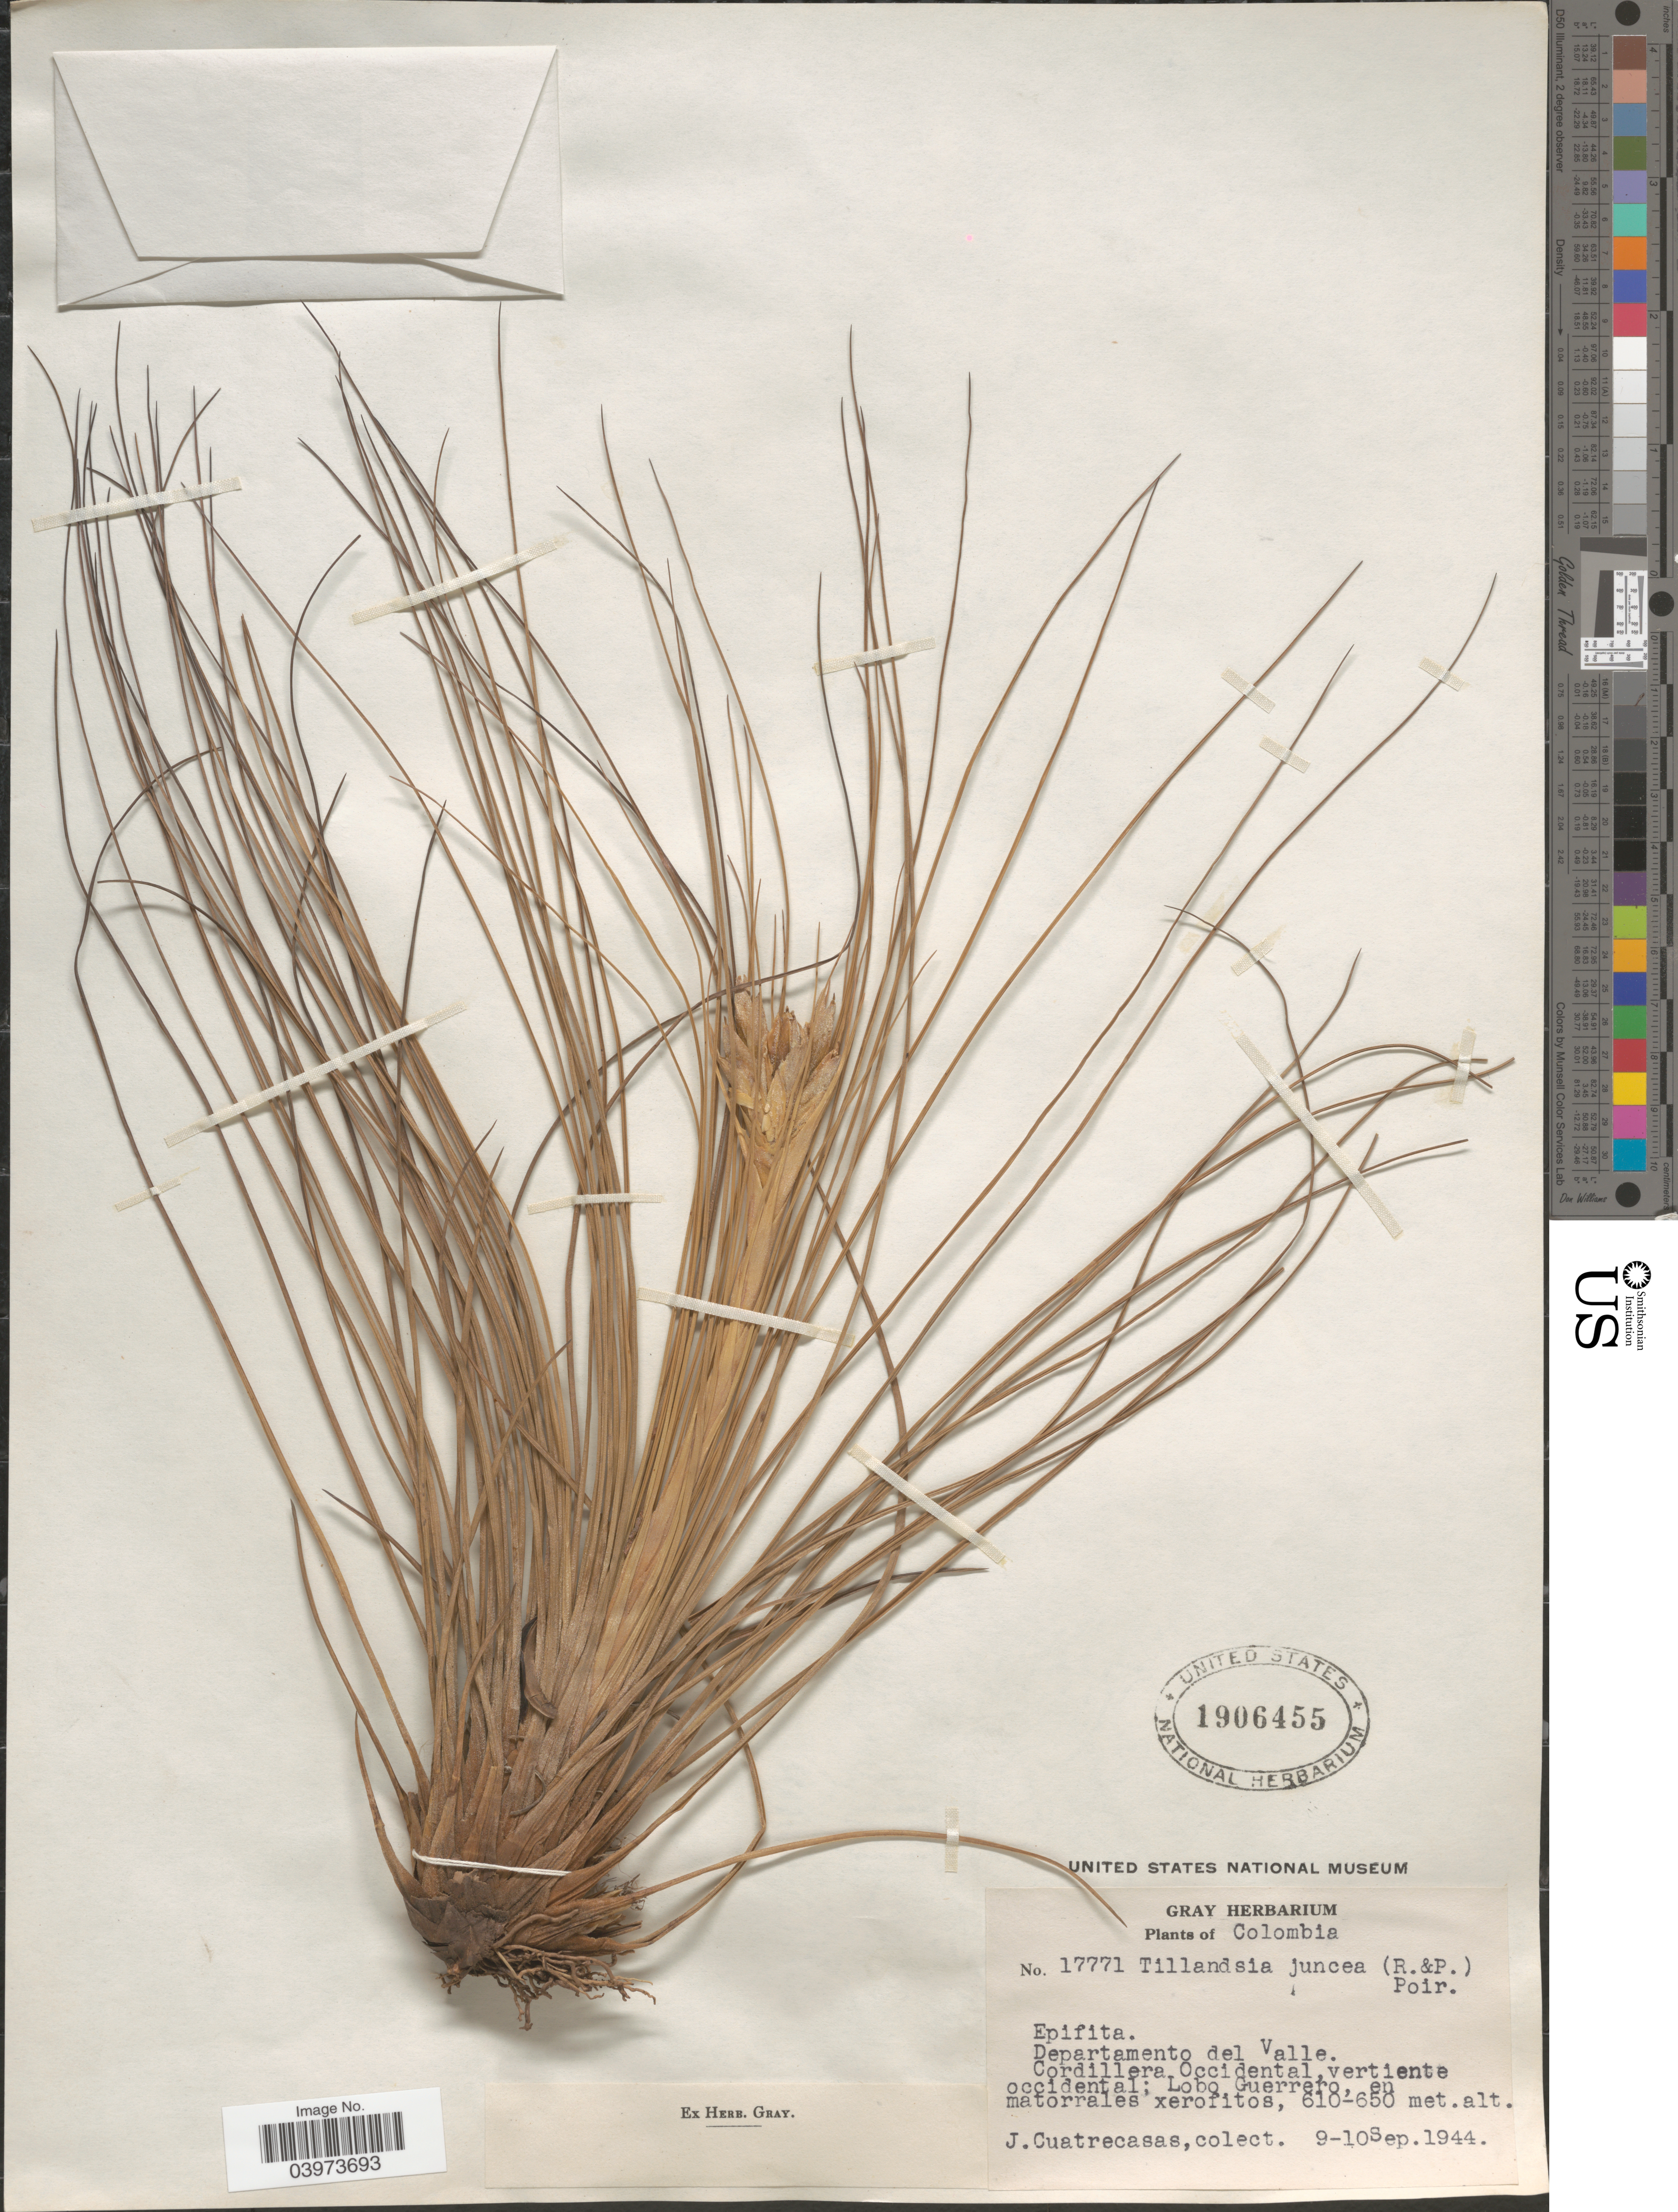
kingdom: Plantae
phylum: Tracheophyta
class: Liliopsida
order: Poales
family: Bromeliaceae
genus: Tillandsia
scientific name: Tillandsia juncea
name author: (Ruiz & Pav.) Poir.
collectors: J. Cuatrecasas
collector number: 17771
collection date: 1944-09-09/1944-09-10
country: Colombia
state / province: Valle del Cauca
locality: Departamento del Valle. Cordillera Occidental, vertiente occidental; Lobo Guerrero.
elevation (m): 610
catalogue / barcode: US 1906455